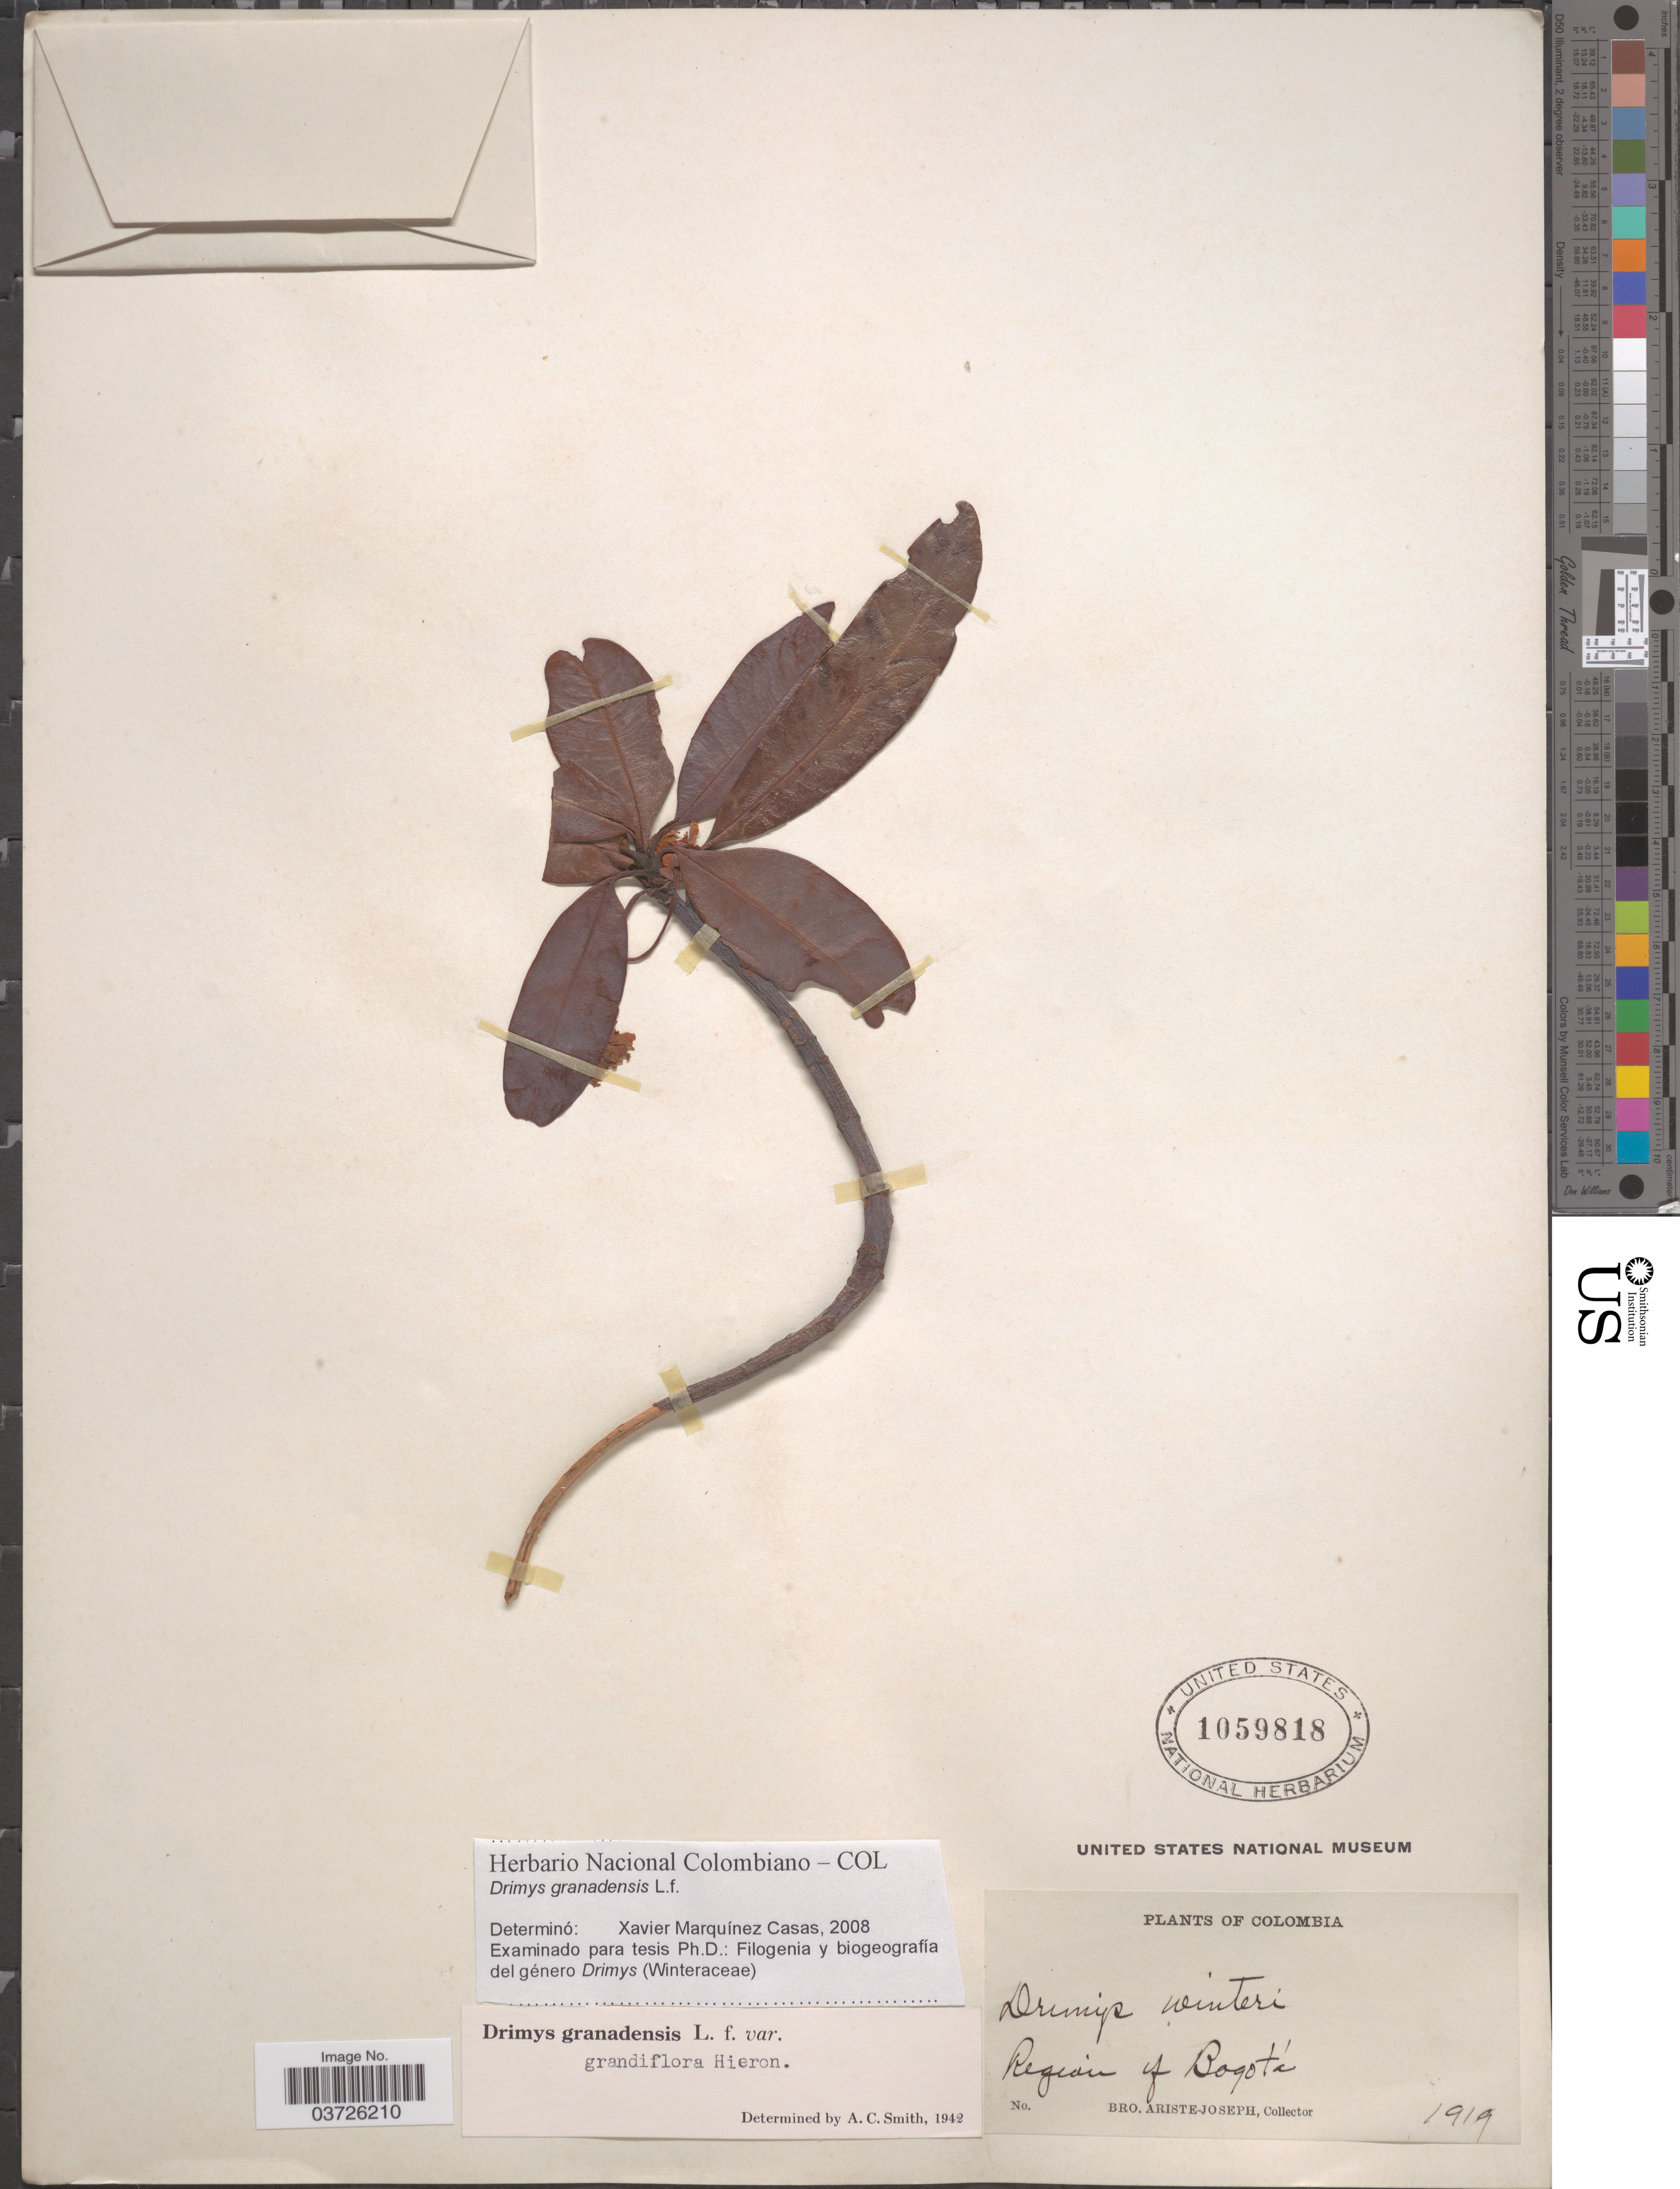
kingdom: Plantae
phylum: Tracheophyta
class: Magnoliopsida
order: Canellales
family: Winteraceae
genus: Drimys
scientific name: Drimys granadensis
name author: L. f.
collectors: Bro. Ariste-Joseph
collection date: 1919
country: Colombia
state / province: Bogota D.C.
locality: Region of Bogotá.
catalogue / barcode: US 1059818